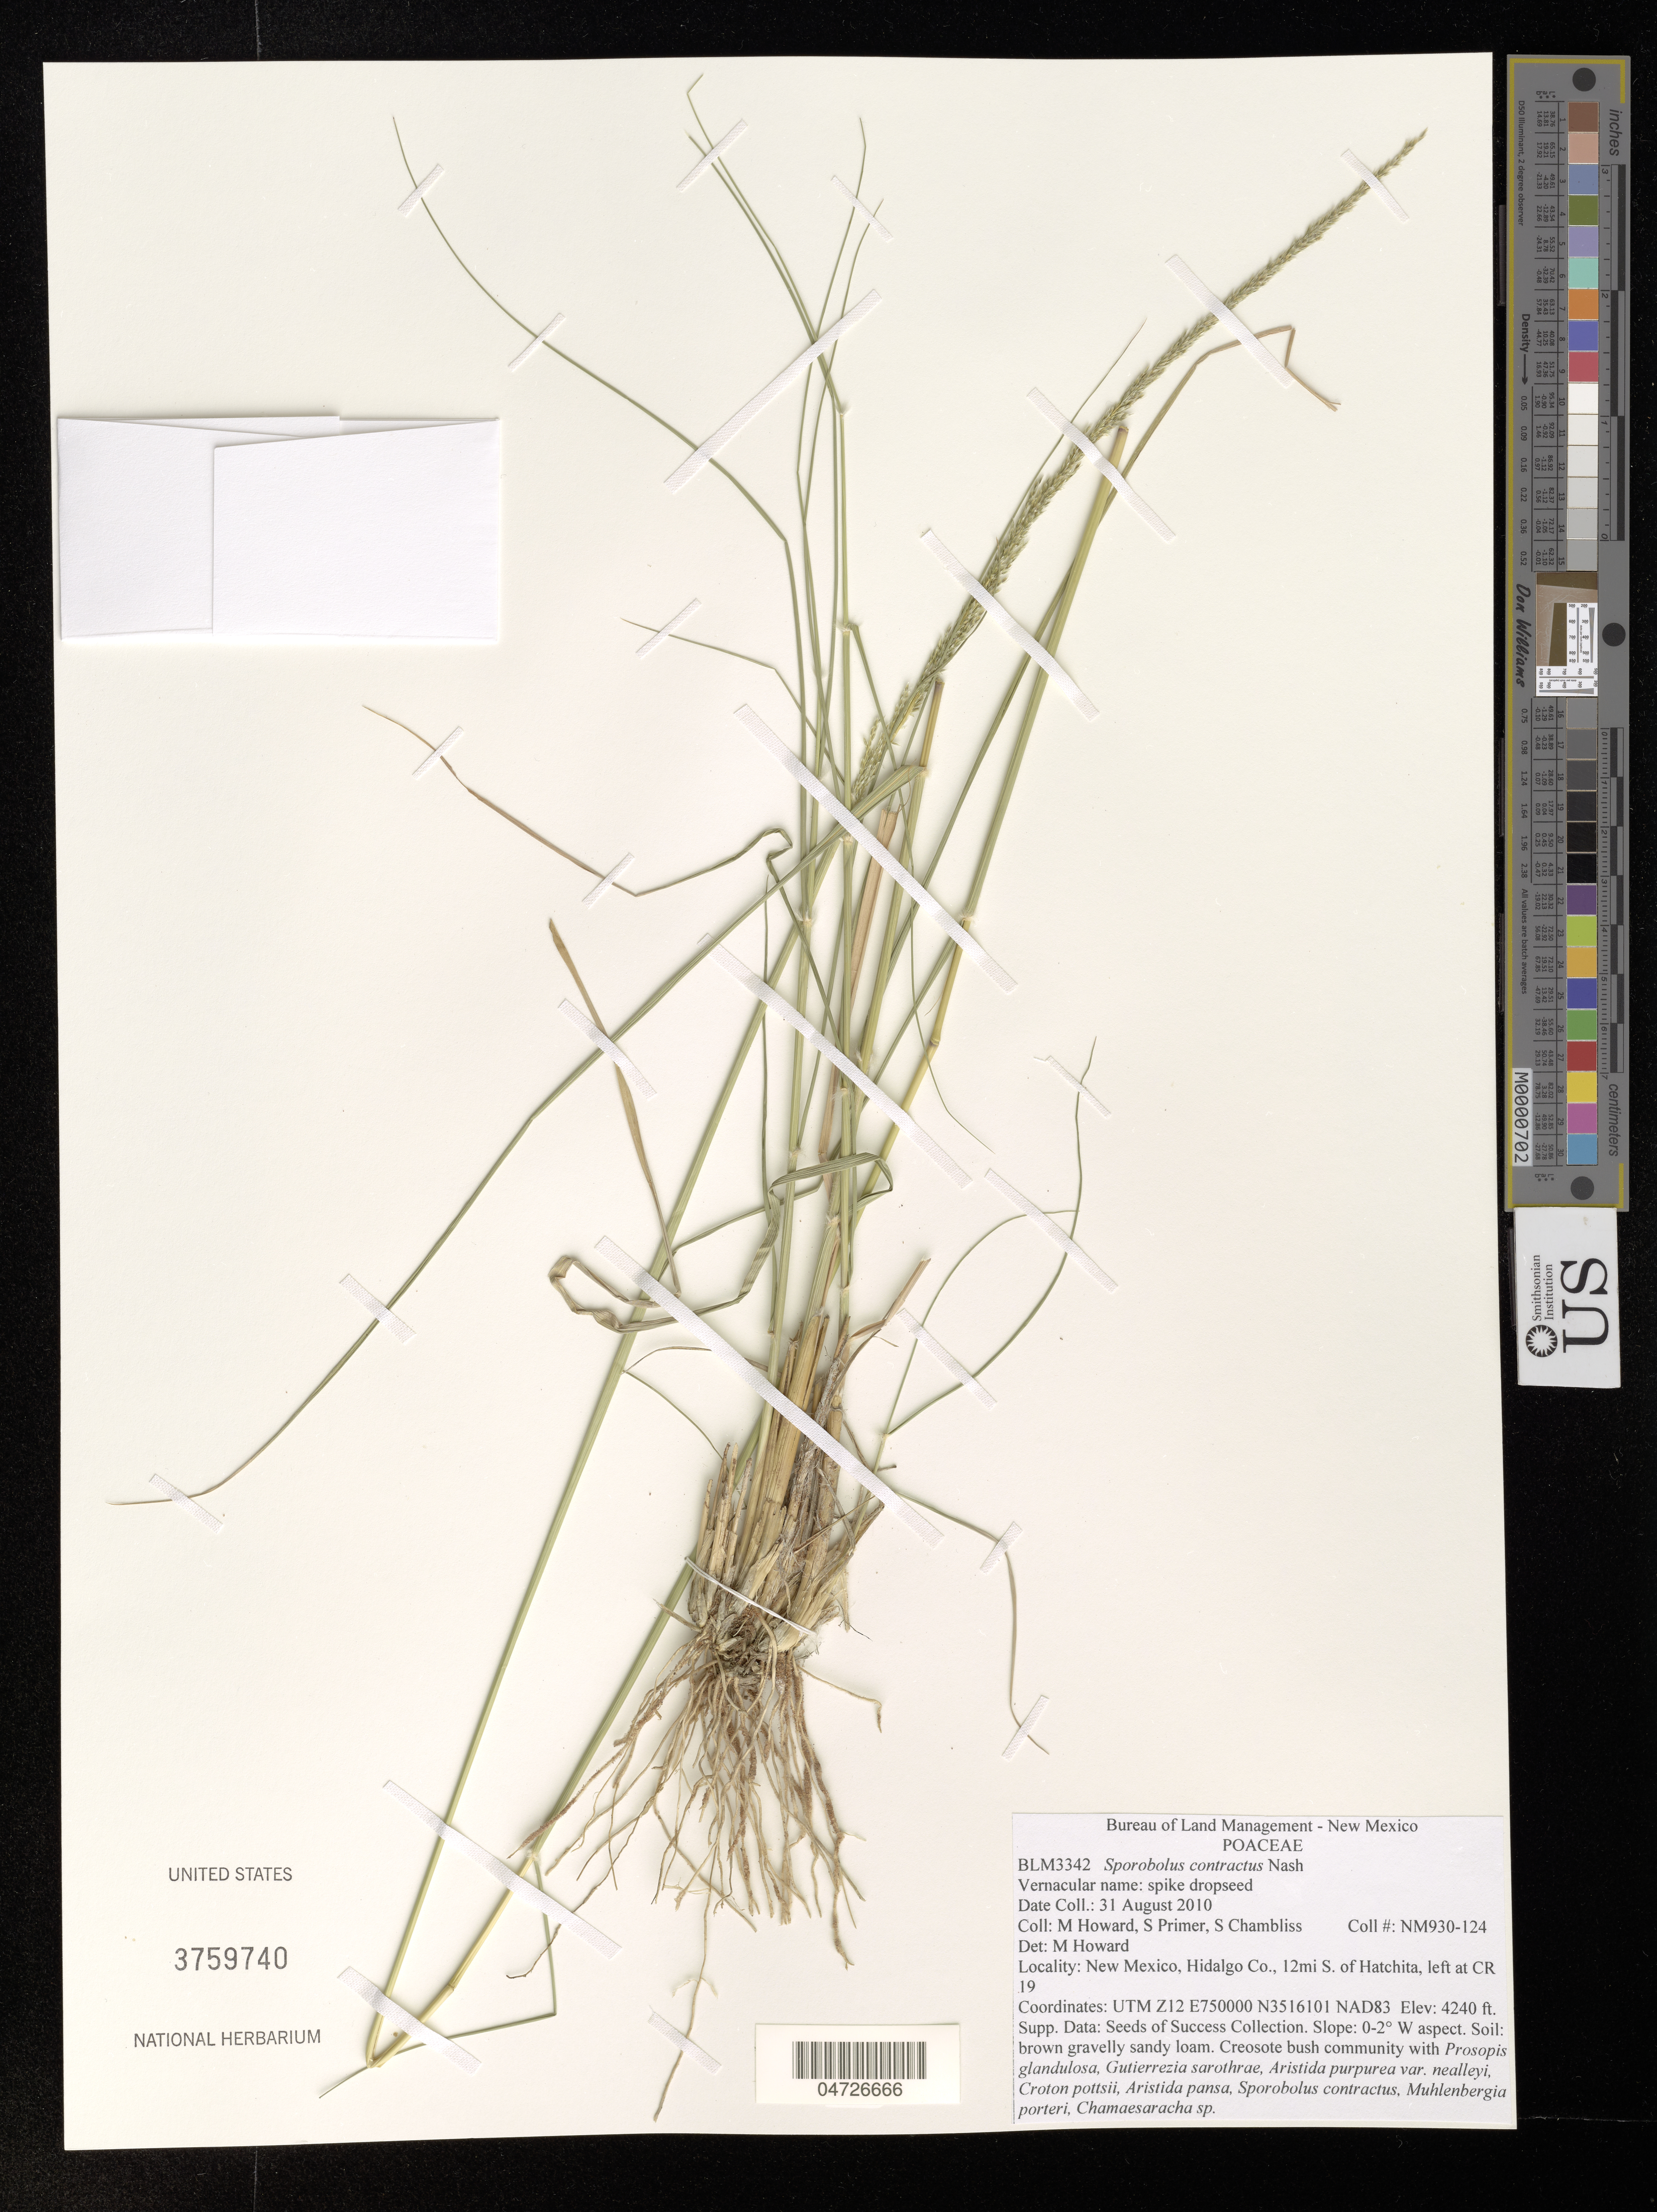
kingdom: Plantae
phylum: Tracheophyta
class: Liliopsida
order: Poales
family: Poaceae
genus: Sporobolus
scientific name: Sporobolus contractus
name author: Hitchc.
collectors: M. Howard, S. Primer & S. Chambliss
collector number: NM930-124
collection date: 2010-08-31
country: United States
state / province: New Mexico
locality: Hidalgo Co., 12mi S. of Hatchita, left at CR 19.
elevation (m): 1292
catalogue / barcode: US 3759740